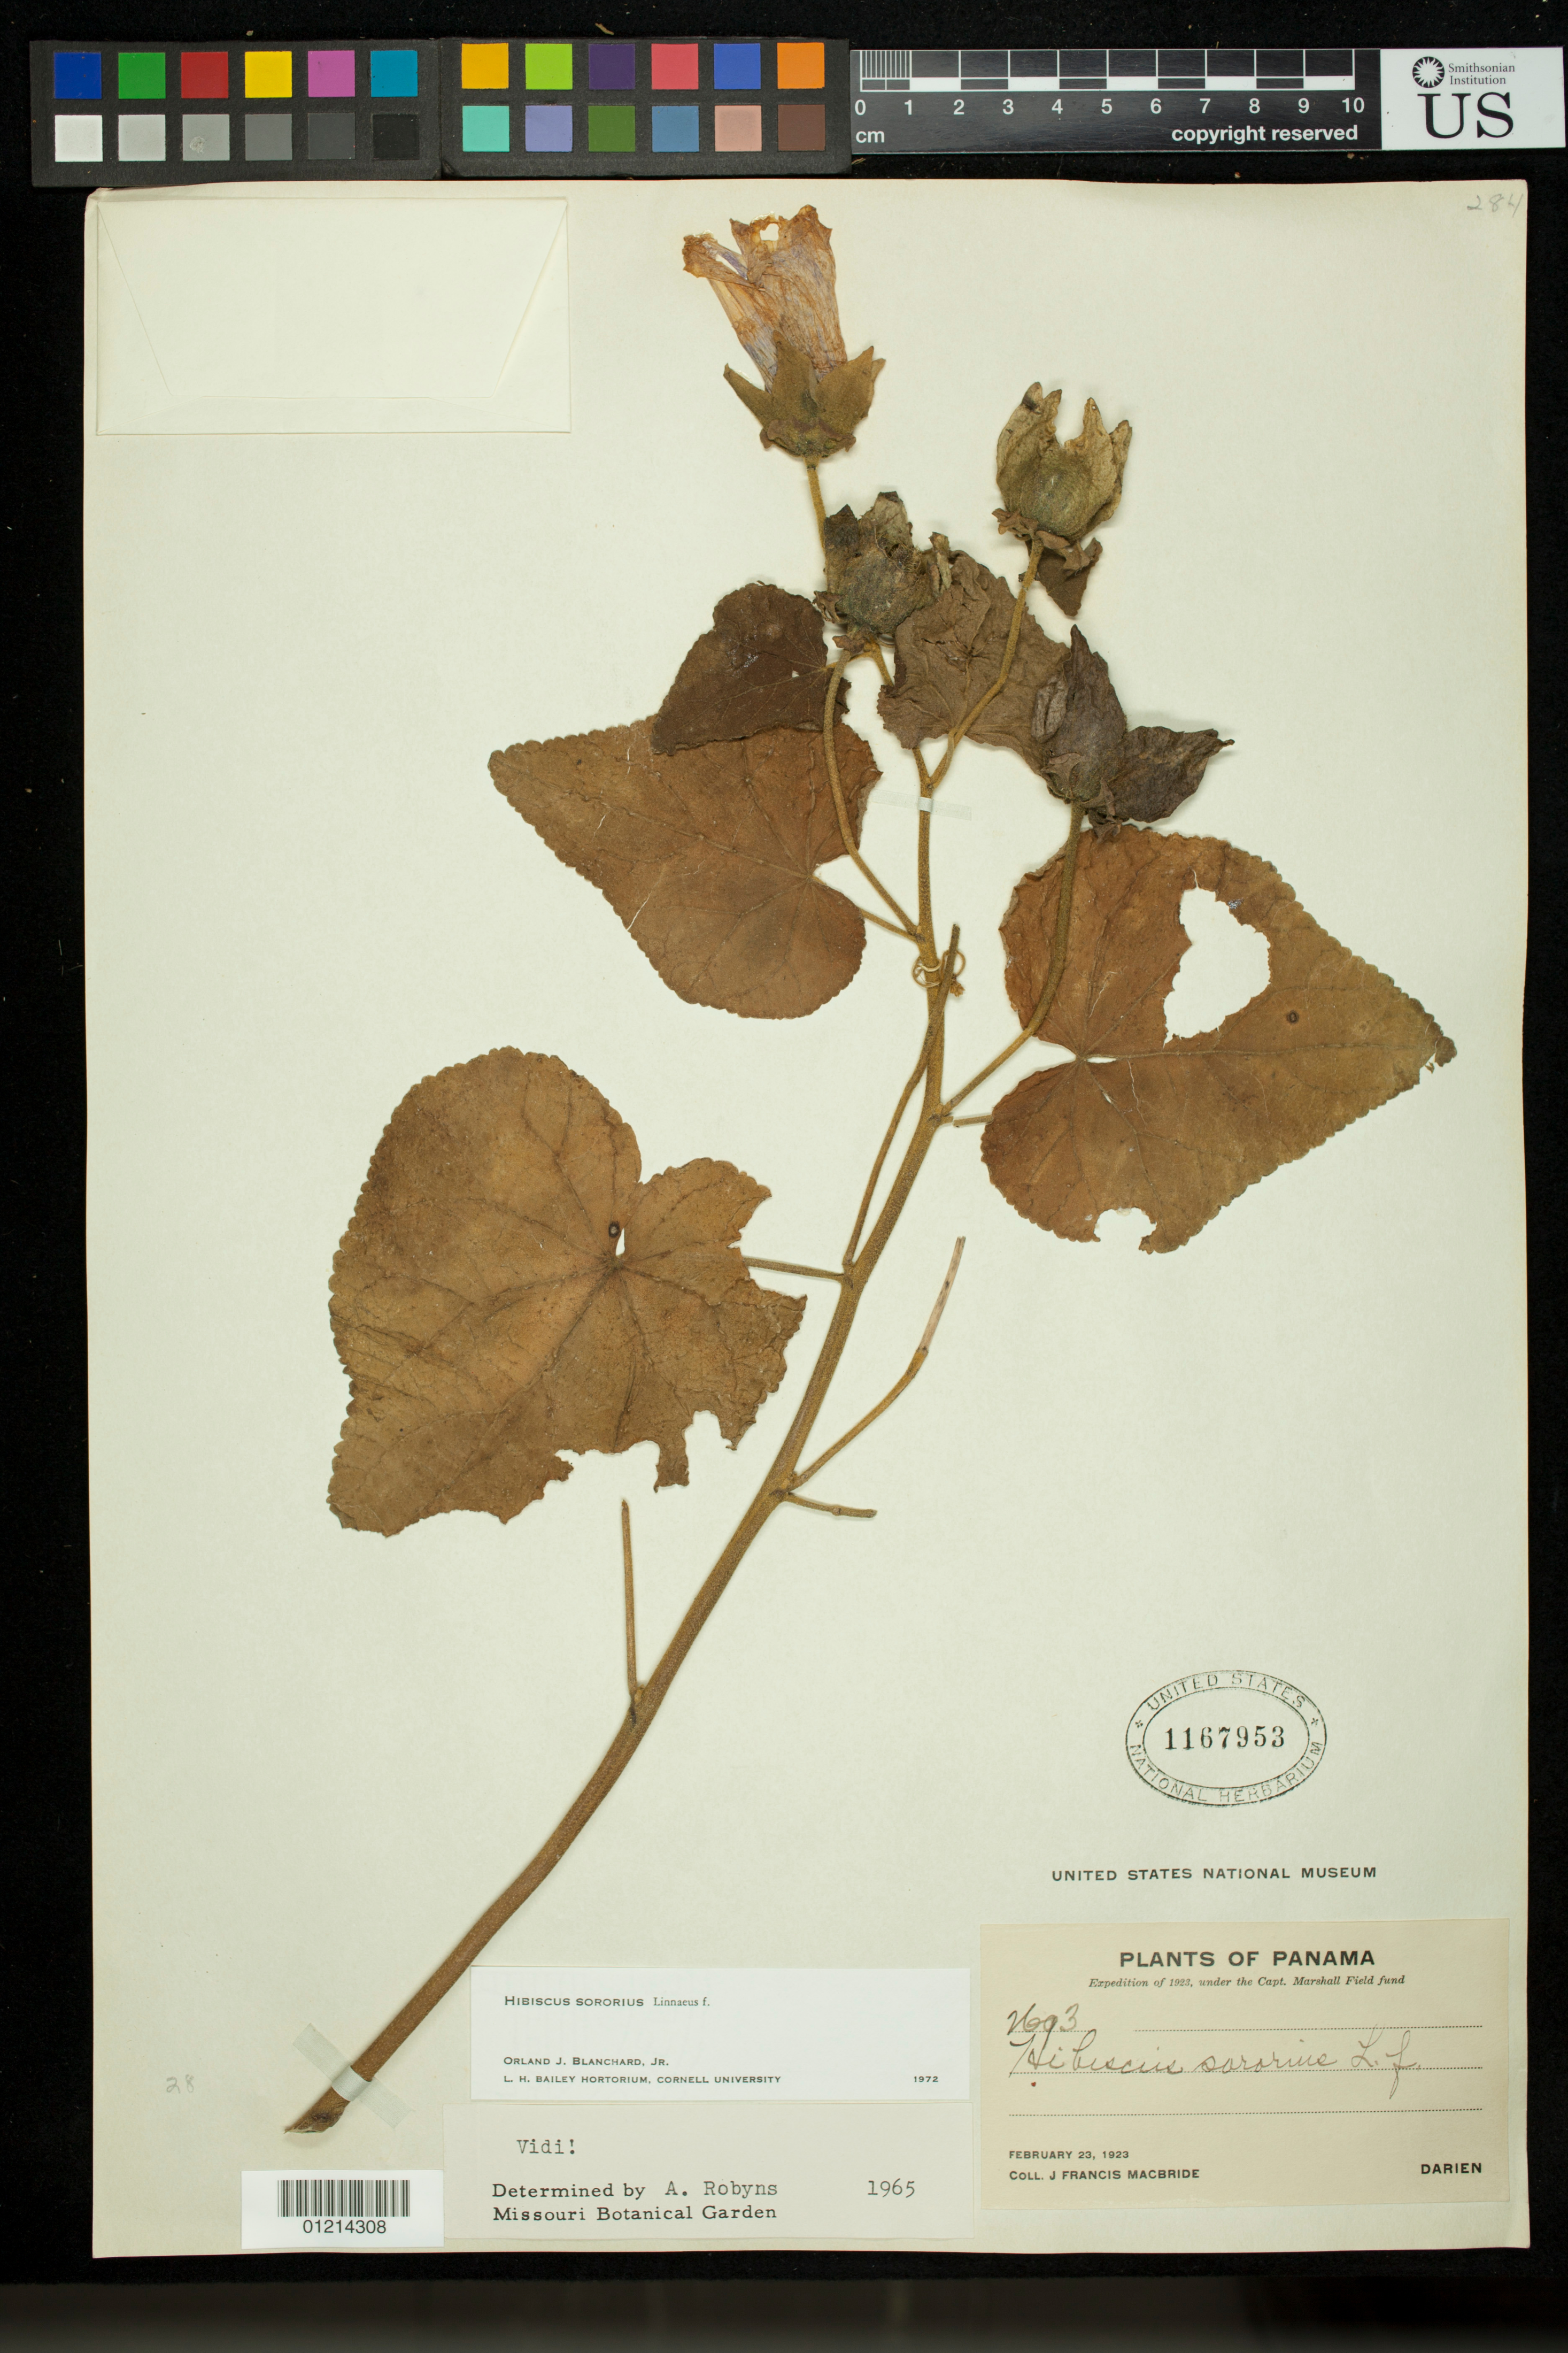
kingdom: Plantae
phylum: Tracheophyta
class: Magnoliopsida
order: Malvales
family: Malvaceae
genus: Hibiscus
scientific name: Hibiscus sororius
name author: L.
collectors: J. F. Macbride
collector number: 93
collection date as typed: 2/23/1923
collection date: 1923-02-23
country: Panama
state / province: Darién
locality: Darien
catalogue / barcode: US 1167953